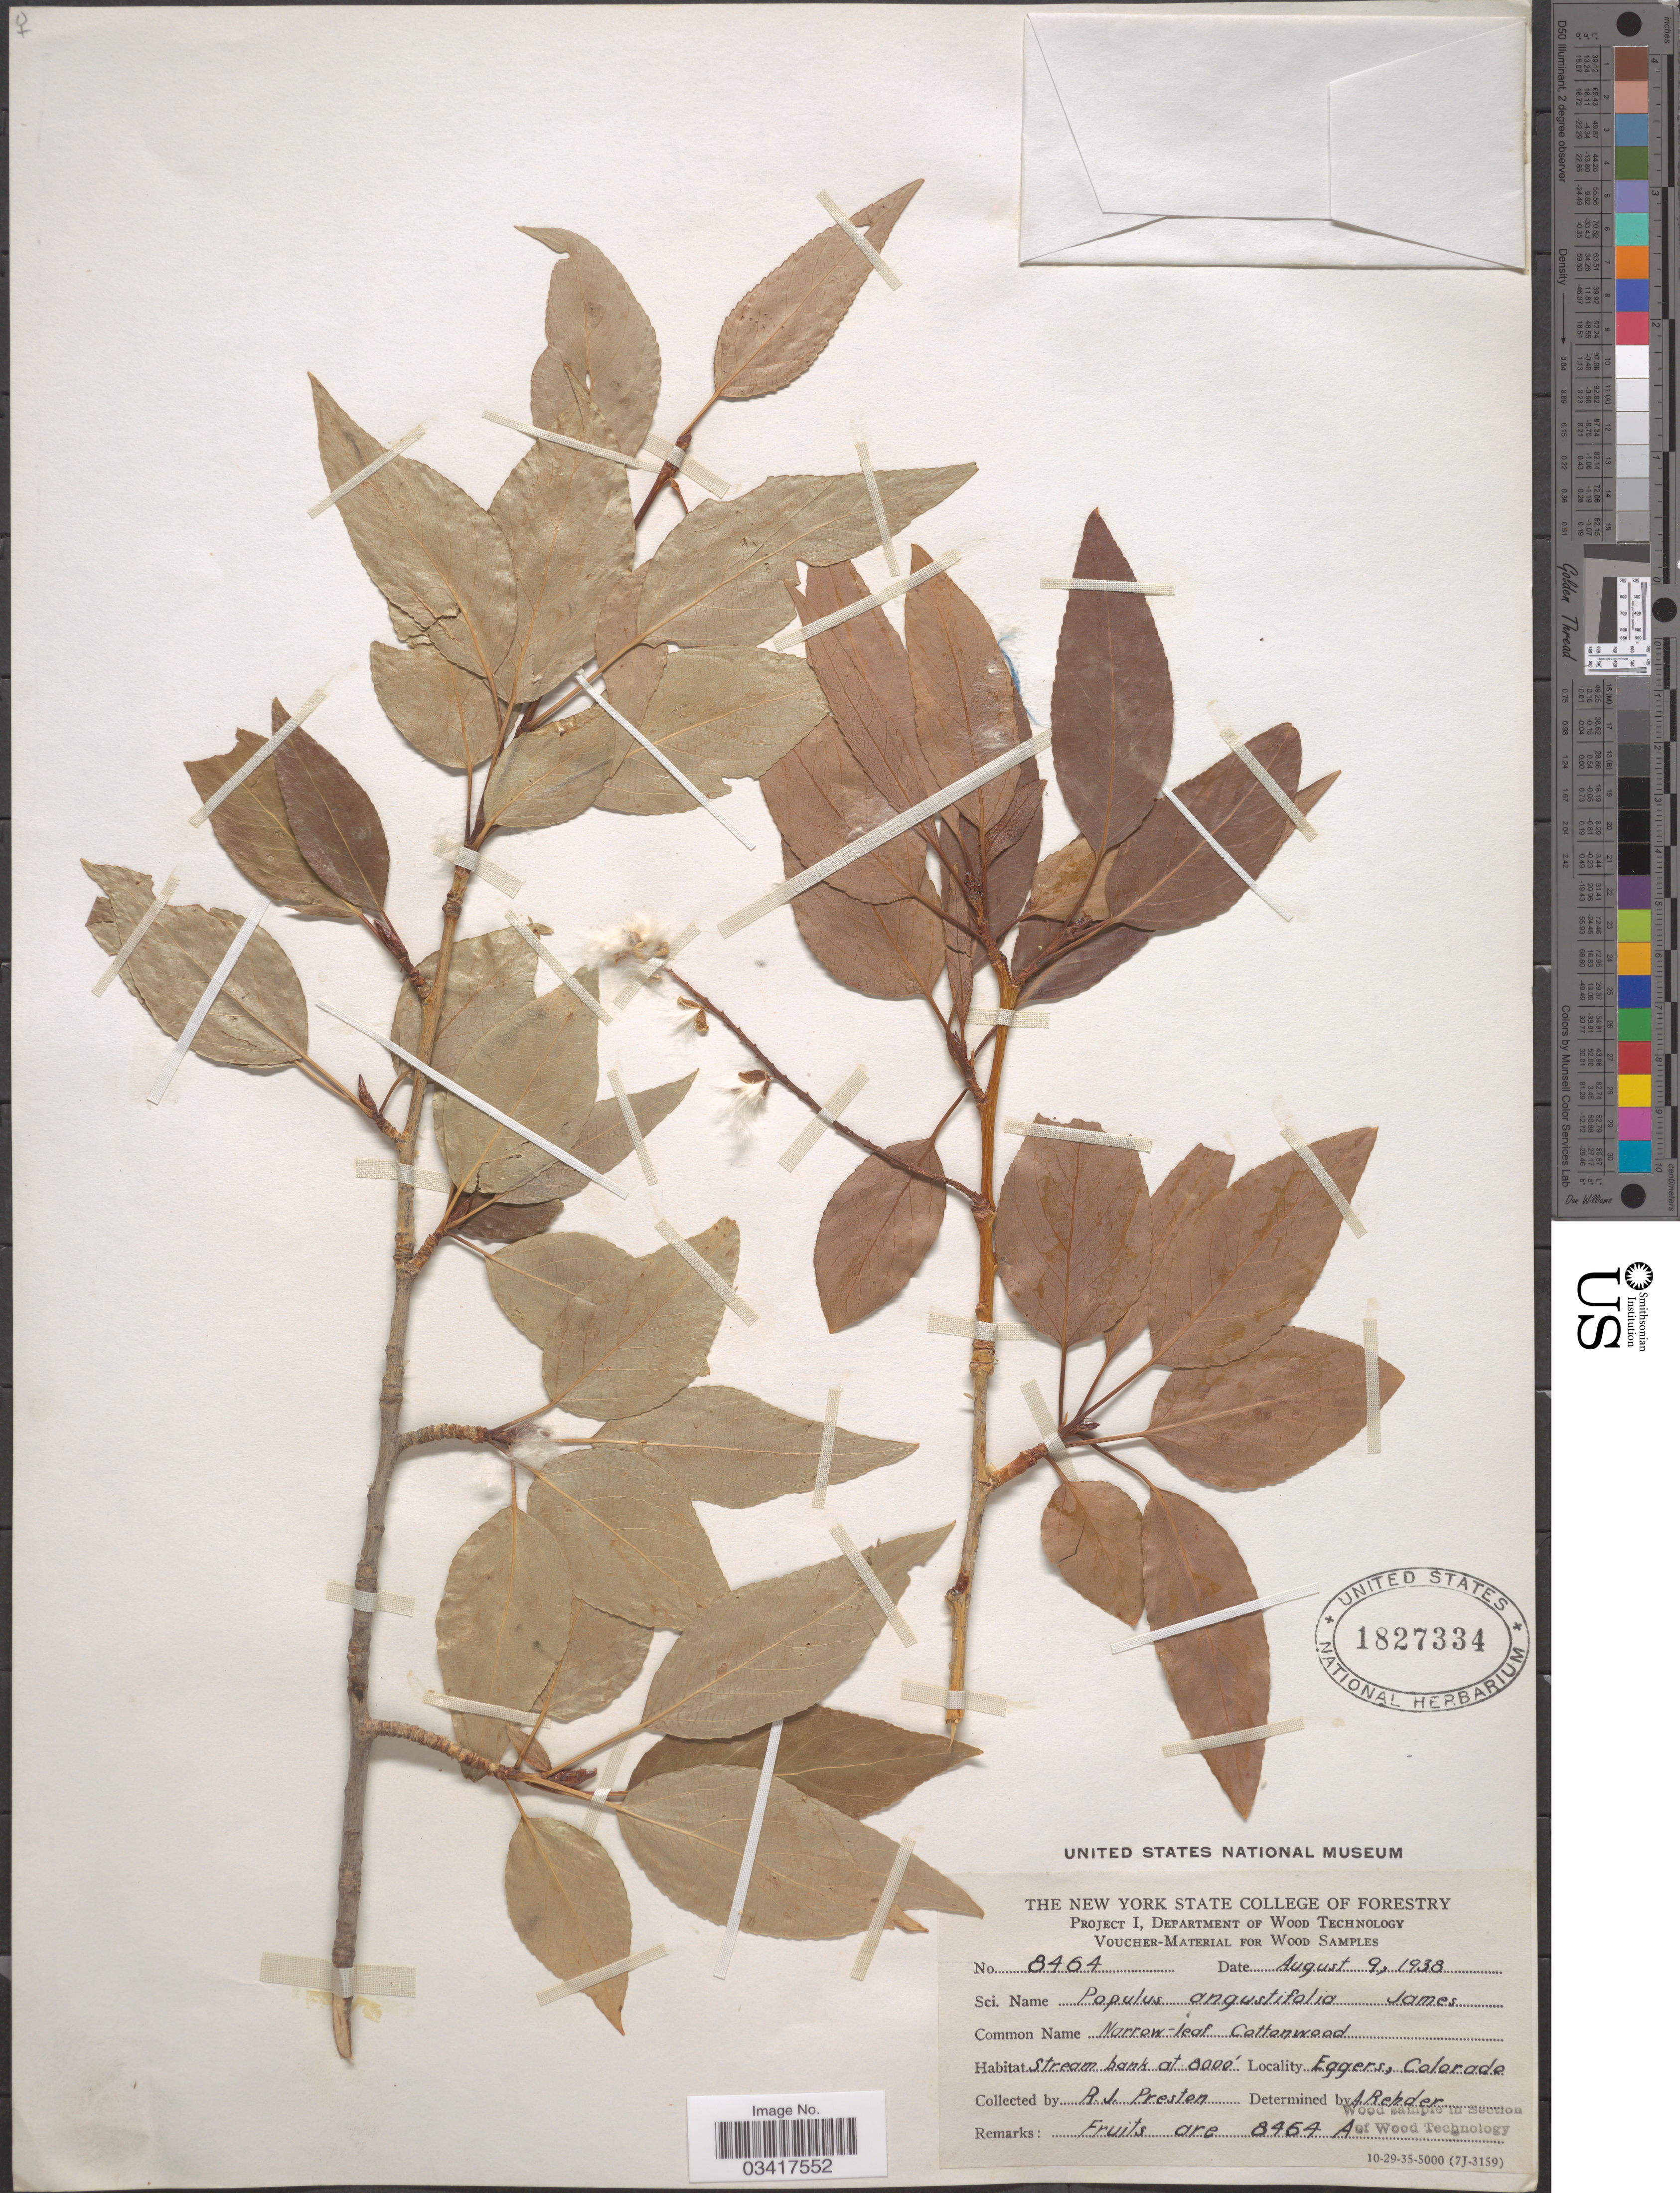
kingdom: Plantae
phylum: Tracheophyta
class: Magnoliopsida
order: Malpighiales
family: Salicaceae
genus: Populus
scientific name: Populus angustifolia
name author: E. James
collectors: R. J. Preston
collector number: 8464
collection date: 1938-08-09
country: United States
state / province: Colorado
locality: Eggers.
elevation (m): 2438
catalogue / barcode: US 1827334